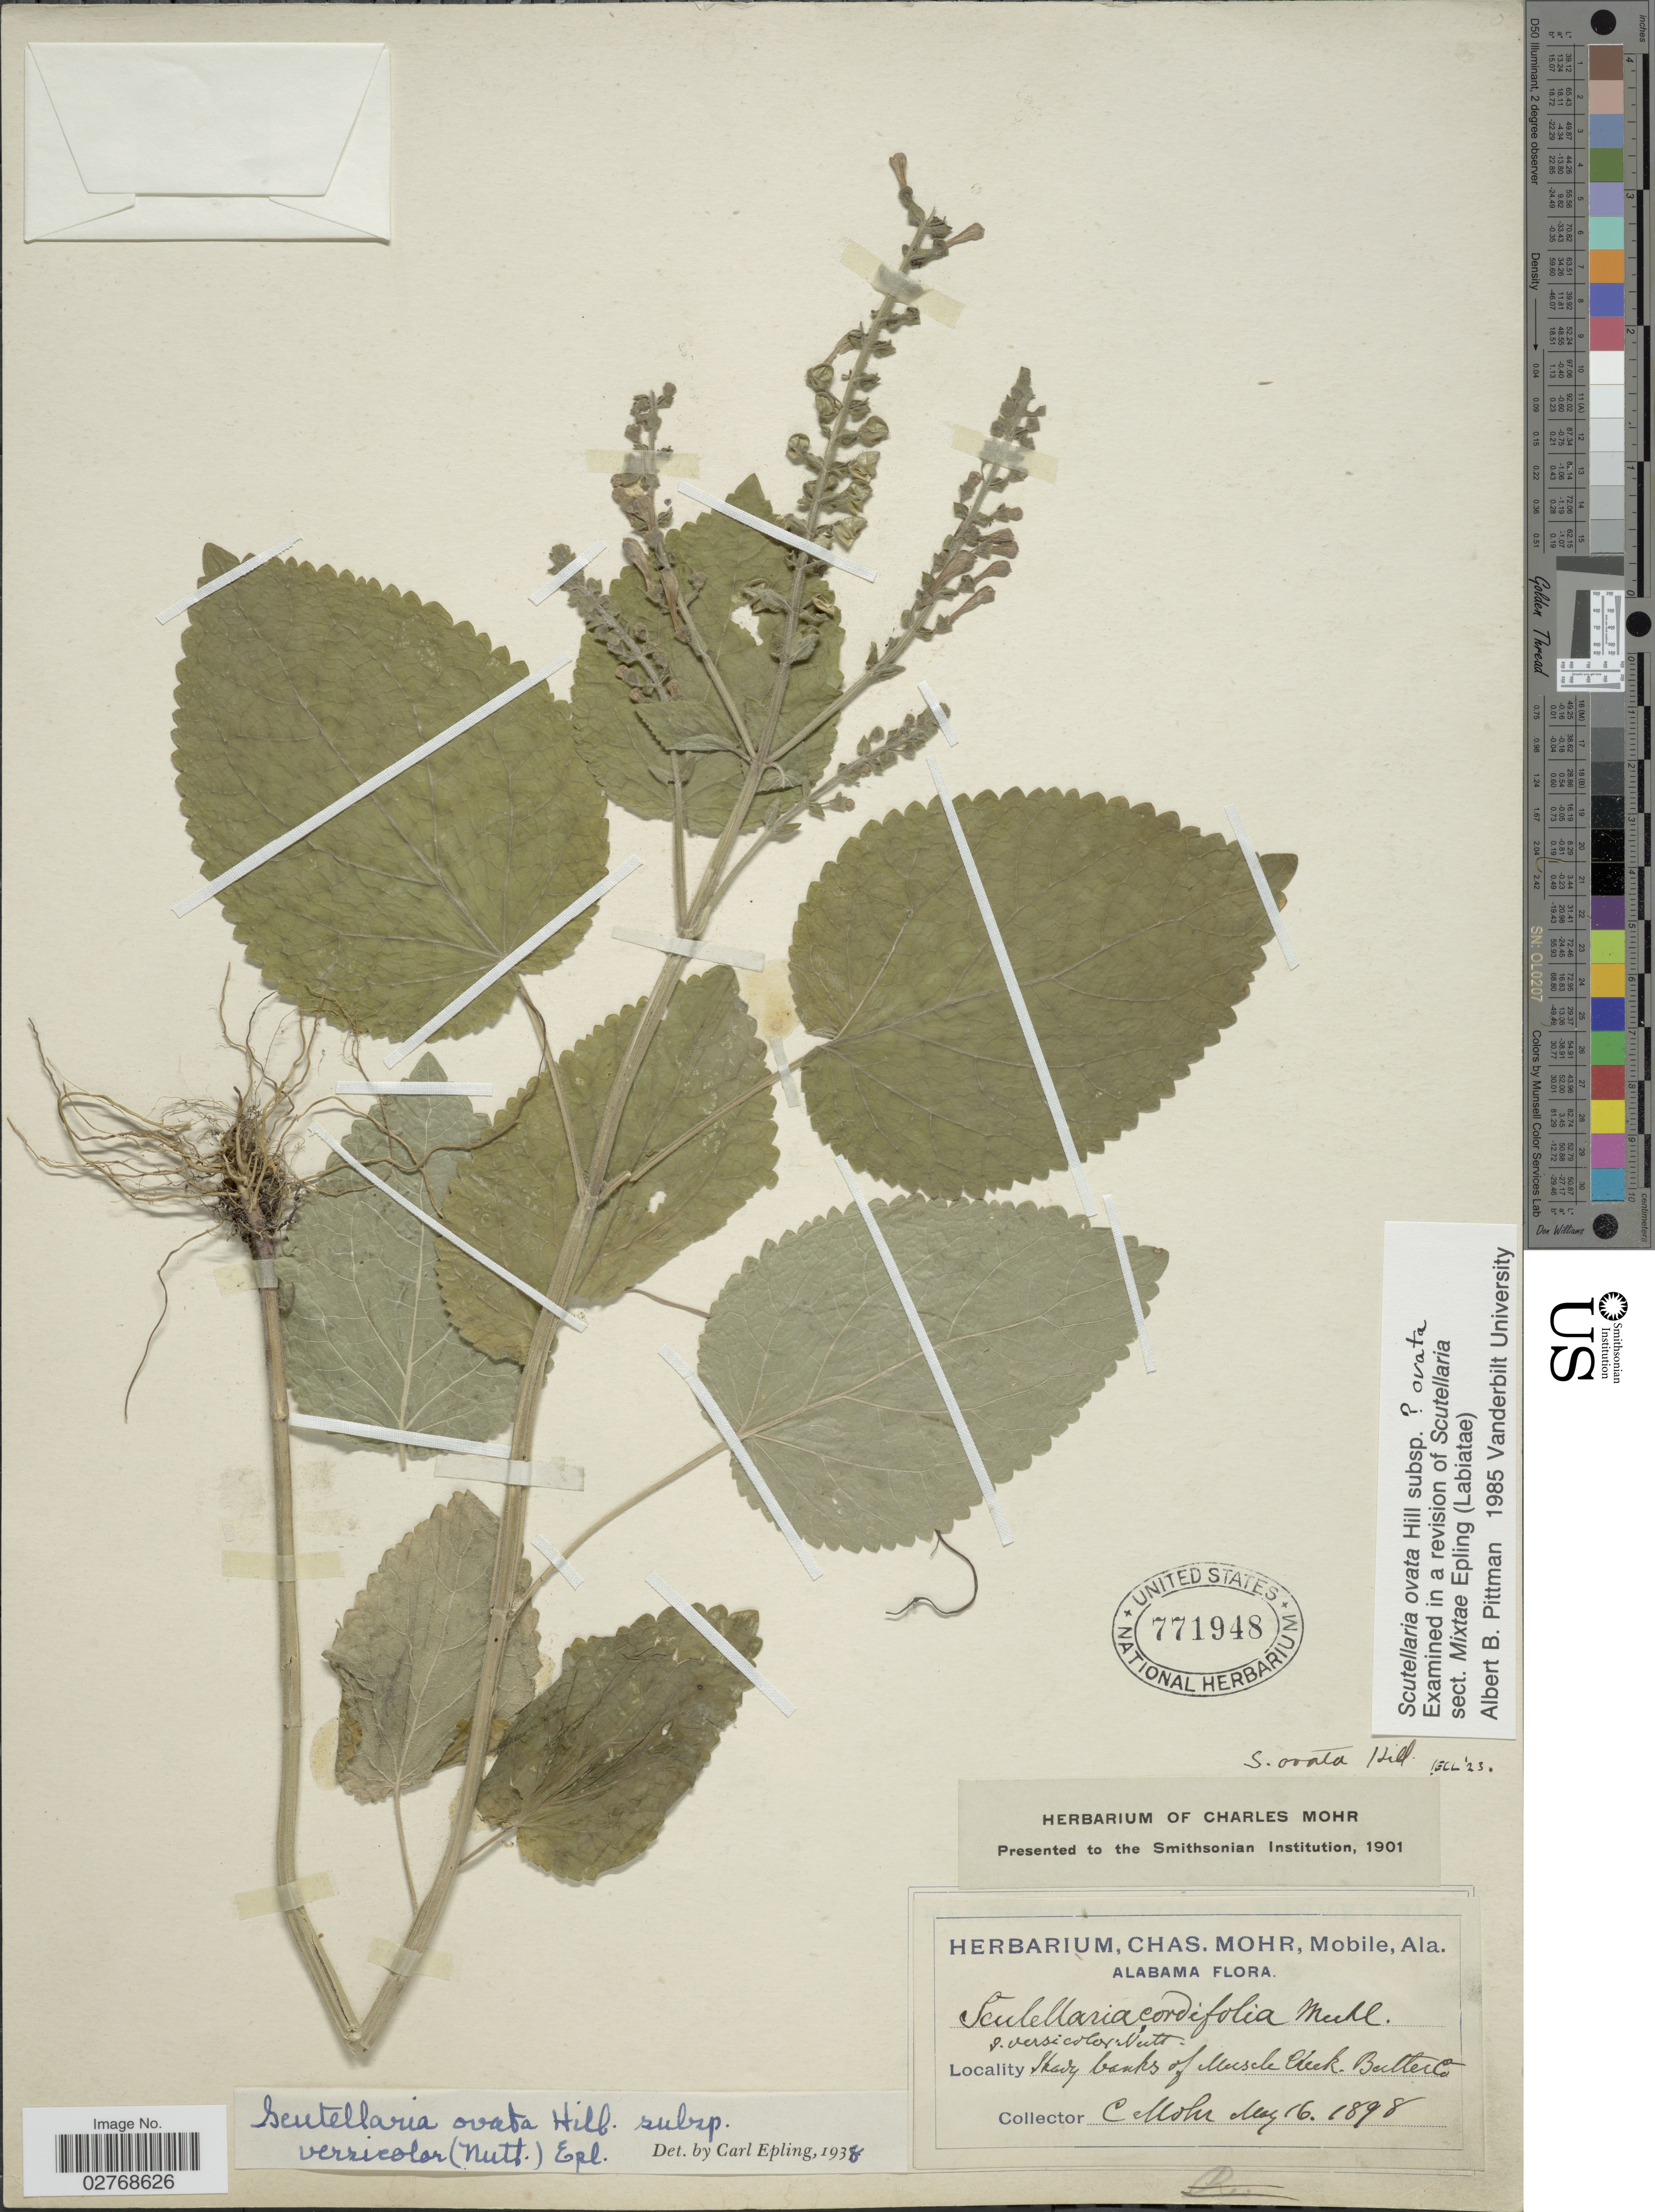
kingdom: Plantae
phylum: Tracheophyta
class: Magnoliopsida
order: Lamiales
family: Lamiaceae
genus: Scutellaria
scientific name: Scutellaria ovata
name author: Hill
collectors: Mohr, C. T. (herbarium)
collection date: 1898-05-16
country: United States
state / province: Alabama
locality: Shady banks of Muscle Creek. Butler Co.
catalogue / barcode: US 771948